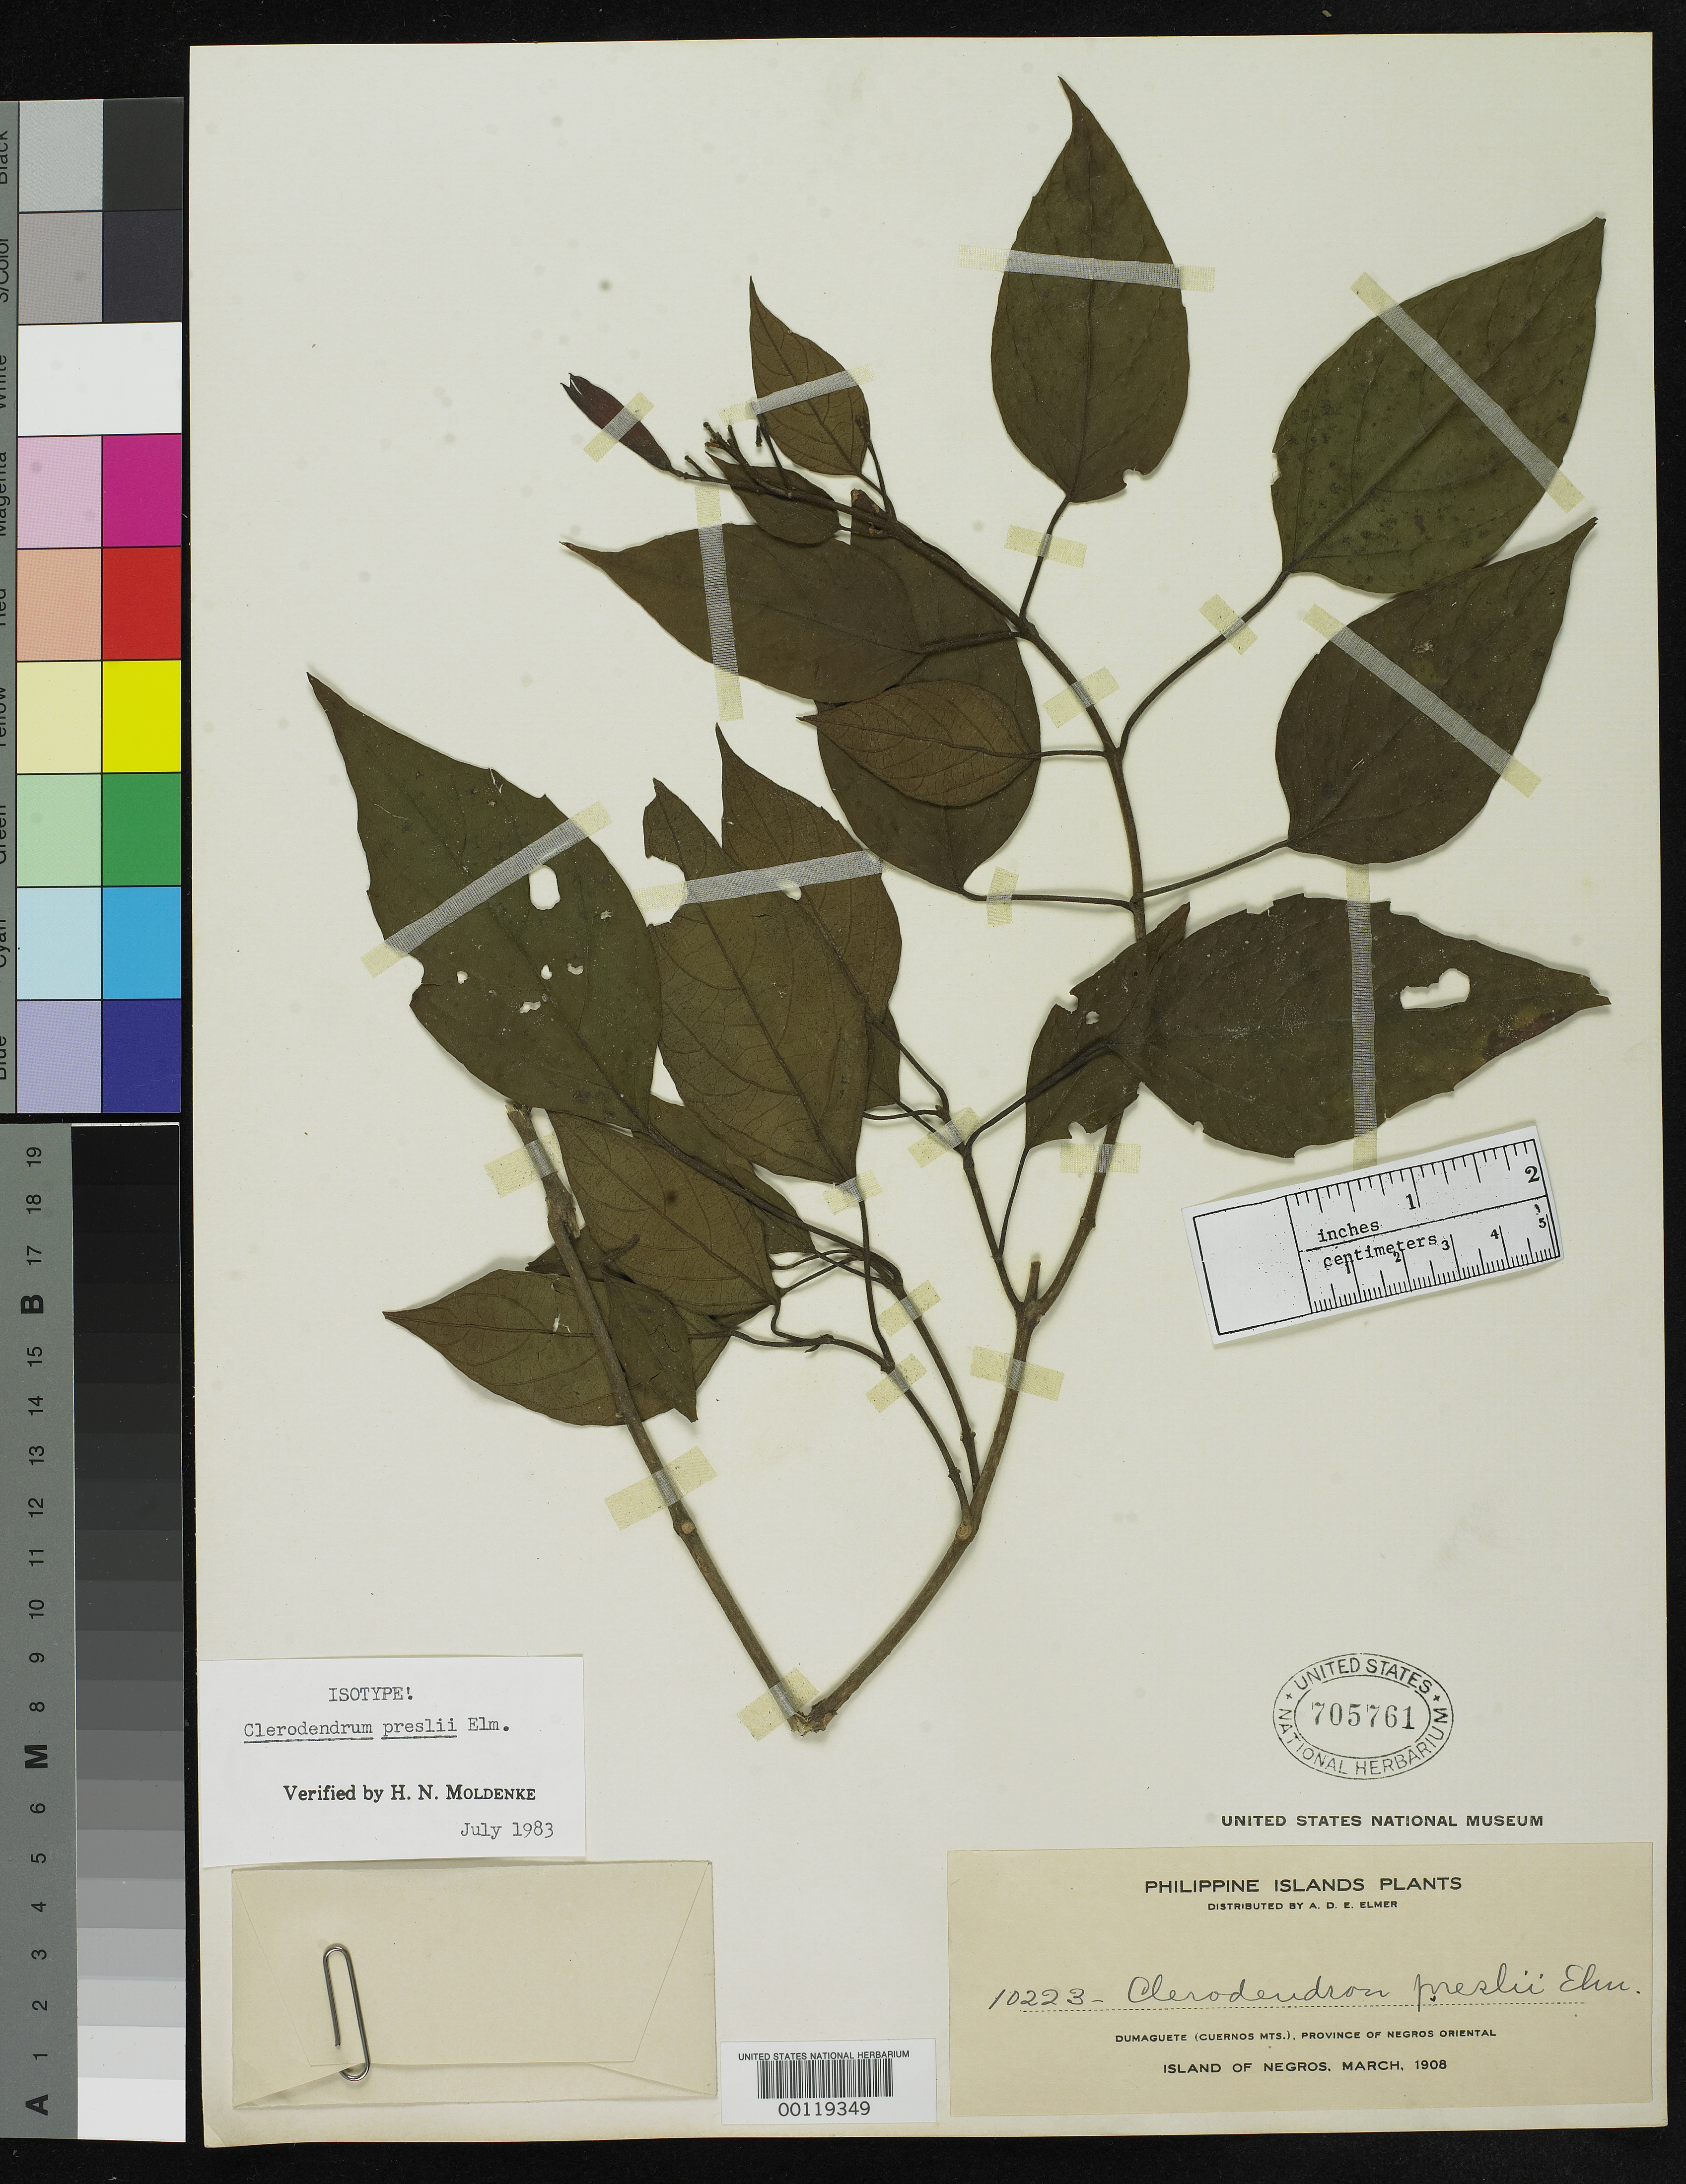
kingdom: Plantae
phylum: Tracheophyta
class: Magnoliopsida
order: Lamiales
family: Lamiaceae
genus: Clerodendrum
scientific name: Clerodendrum preslii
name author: Elmer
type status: Isotype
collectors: A. D. E. Elmer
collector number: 10223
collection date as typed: May 1908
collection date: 1908-05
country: Philippines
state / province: Central Visayas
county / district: Negros Oriental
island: Negros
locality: Dumaguete (Cuernos Mts.).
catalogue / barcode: US 705761